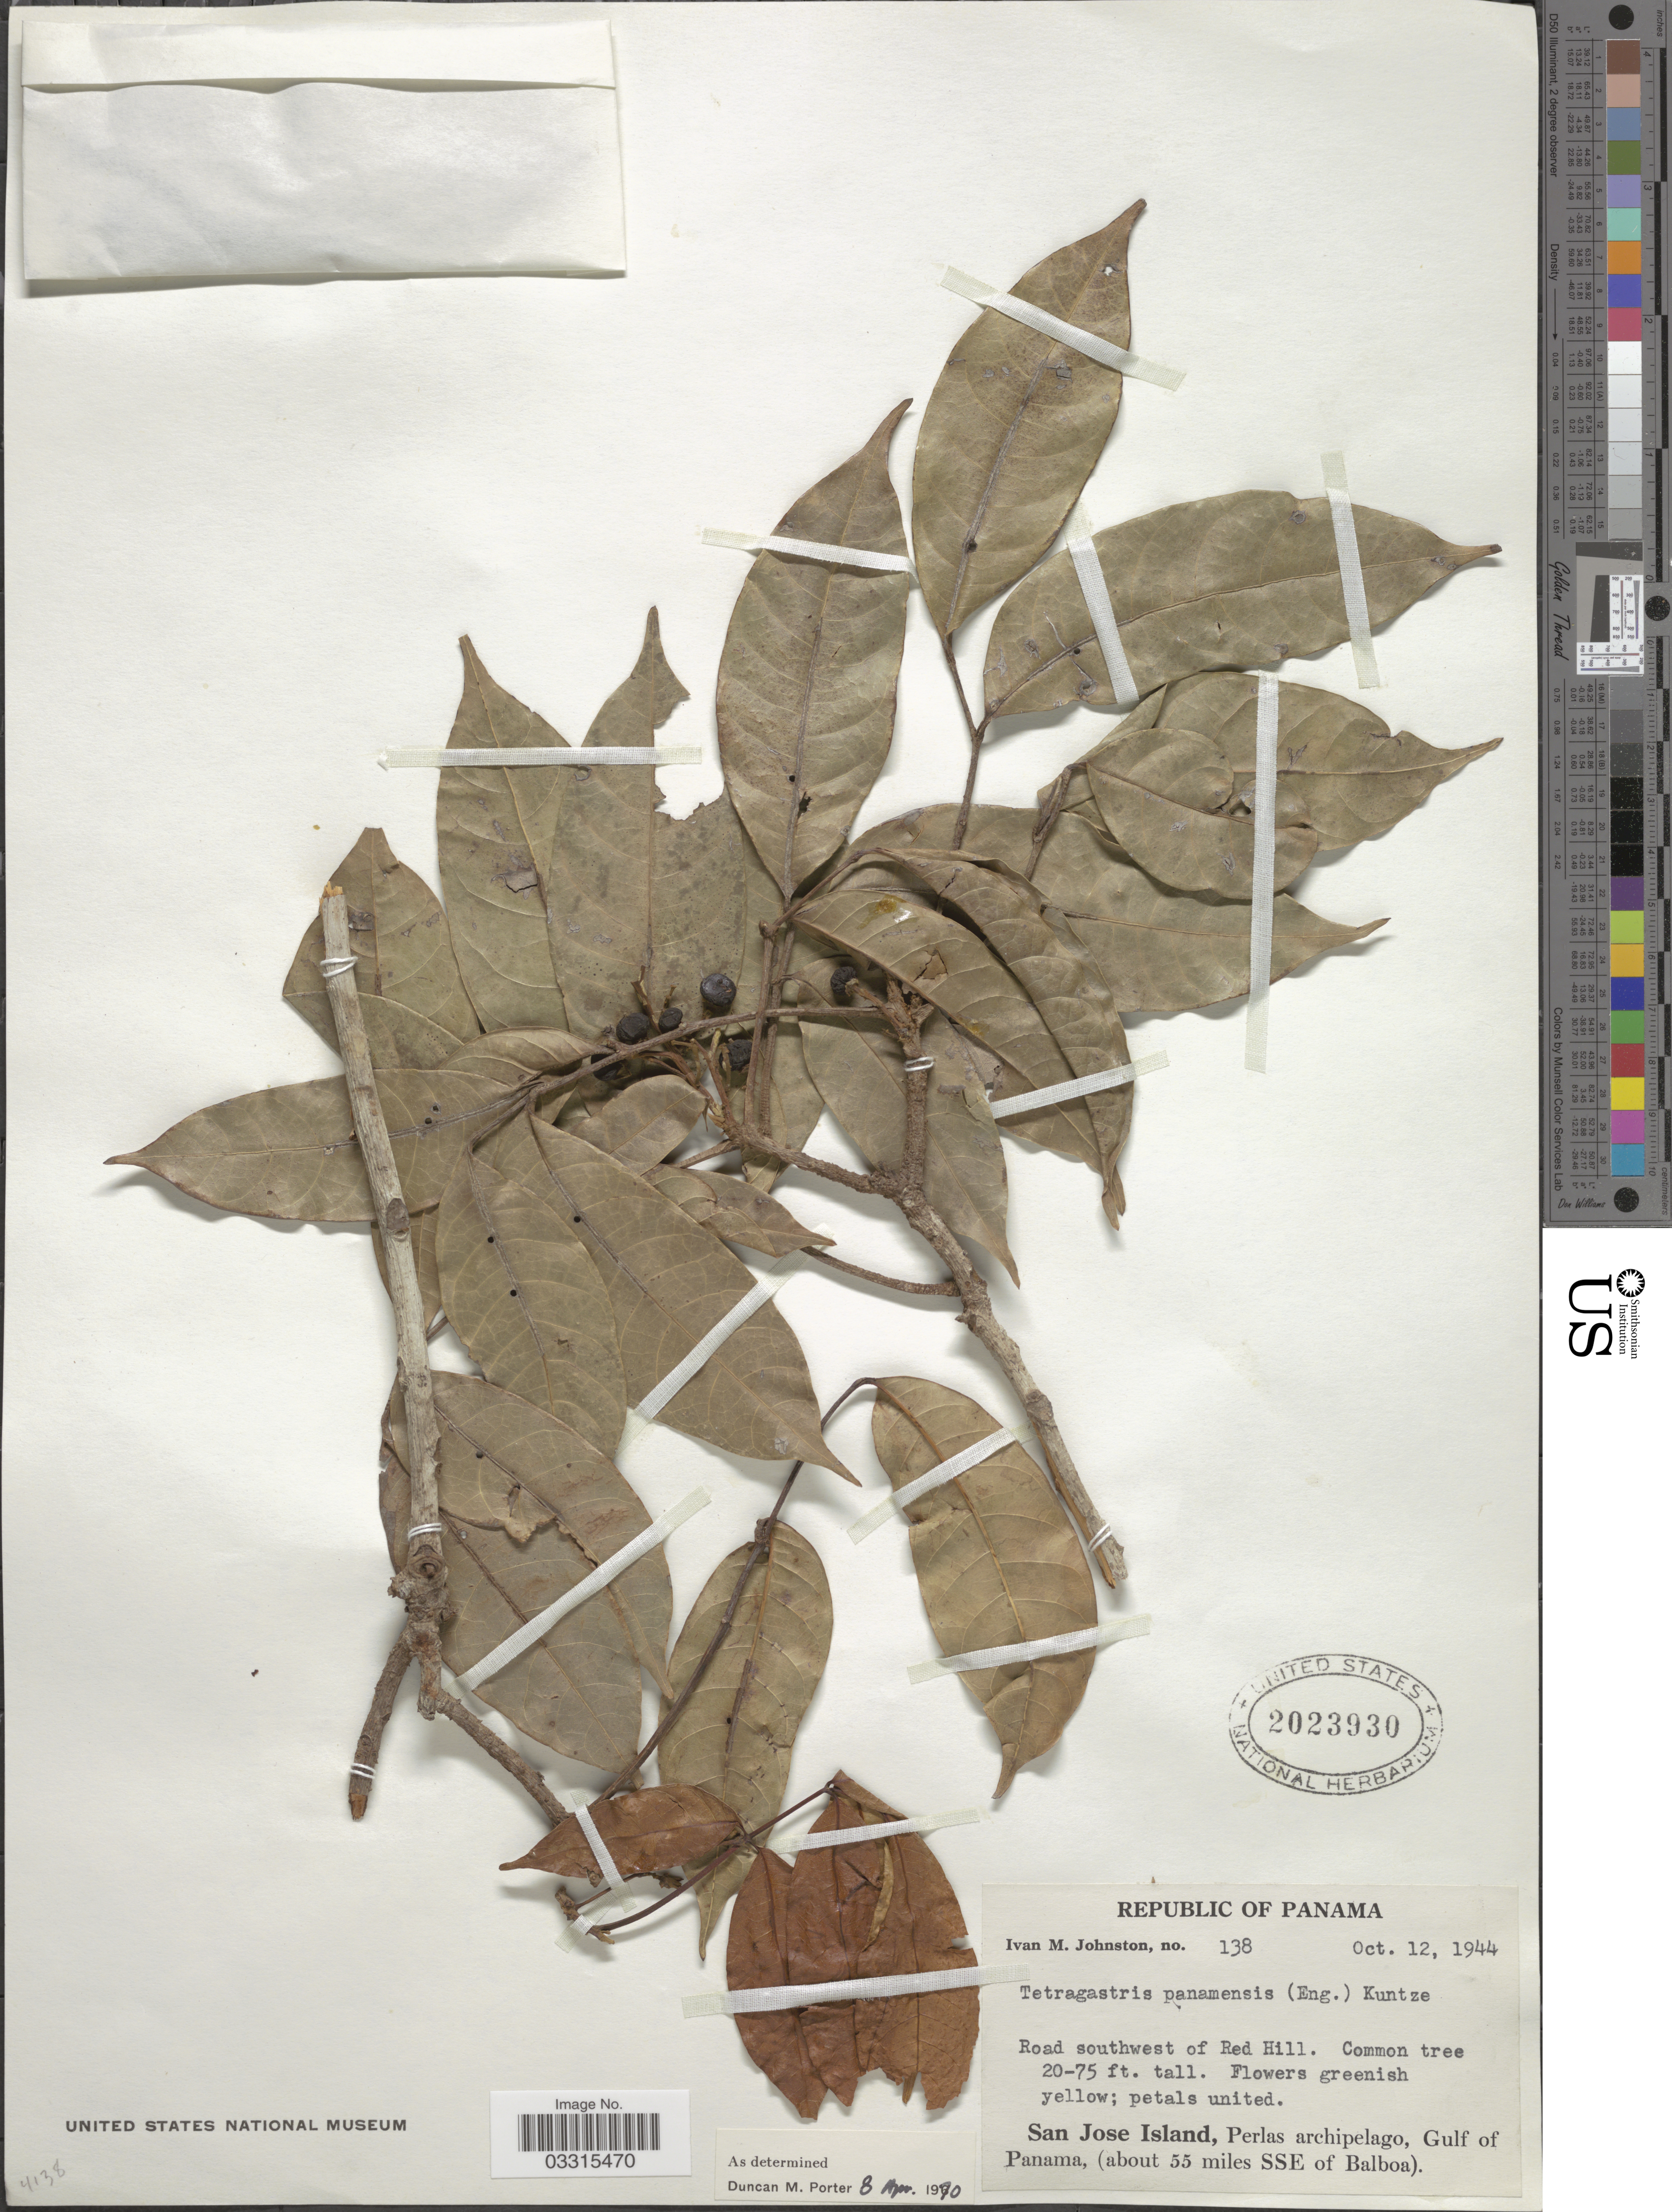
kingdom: Plantae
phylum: Tracheophyta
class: Magnoliopsida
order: Sapindales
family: Burseraceae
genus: Protium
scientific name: Protium stevensonii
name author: (Standl.) Daly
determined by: Daly, Douglas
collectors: I.M. Johnston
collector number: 138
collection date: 1944-10-12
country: Panama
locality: Road southwest of Red Hill. San Jose Island, Perlas archipelago, Gulf of Panama, (about 55 miles SSE of Balboa).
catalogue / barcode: US 2023930